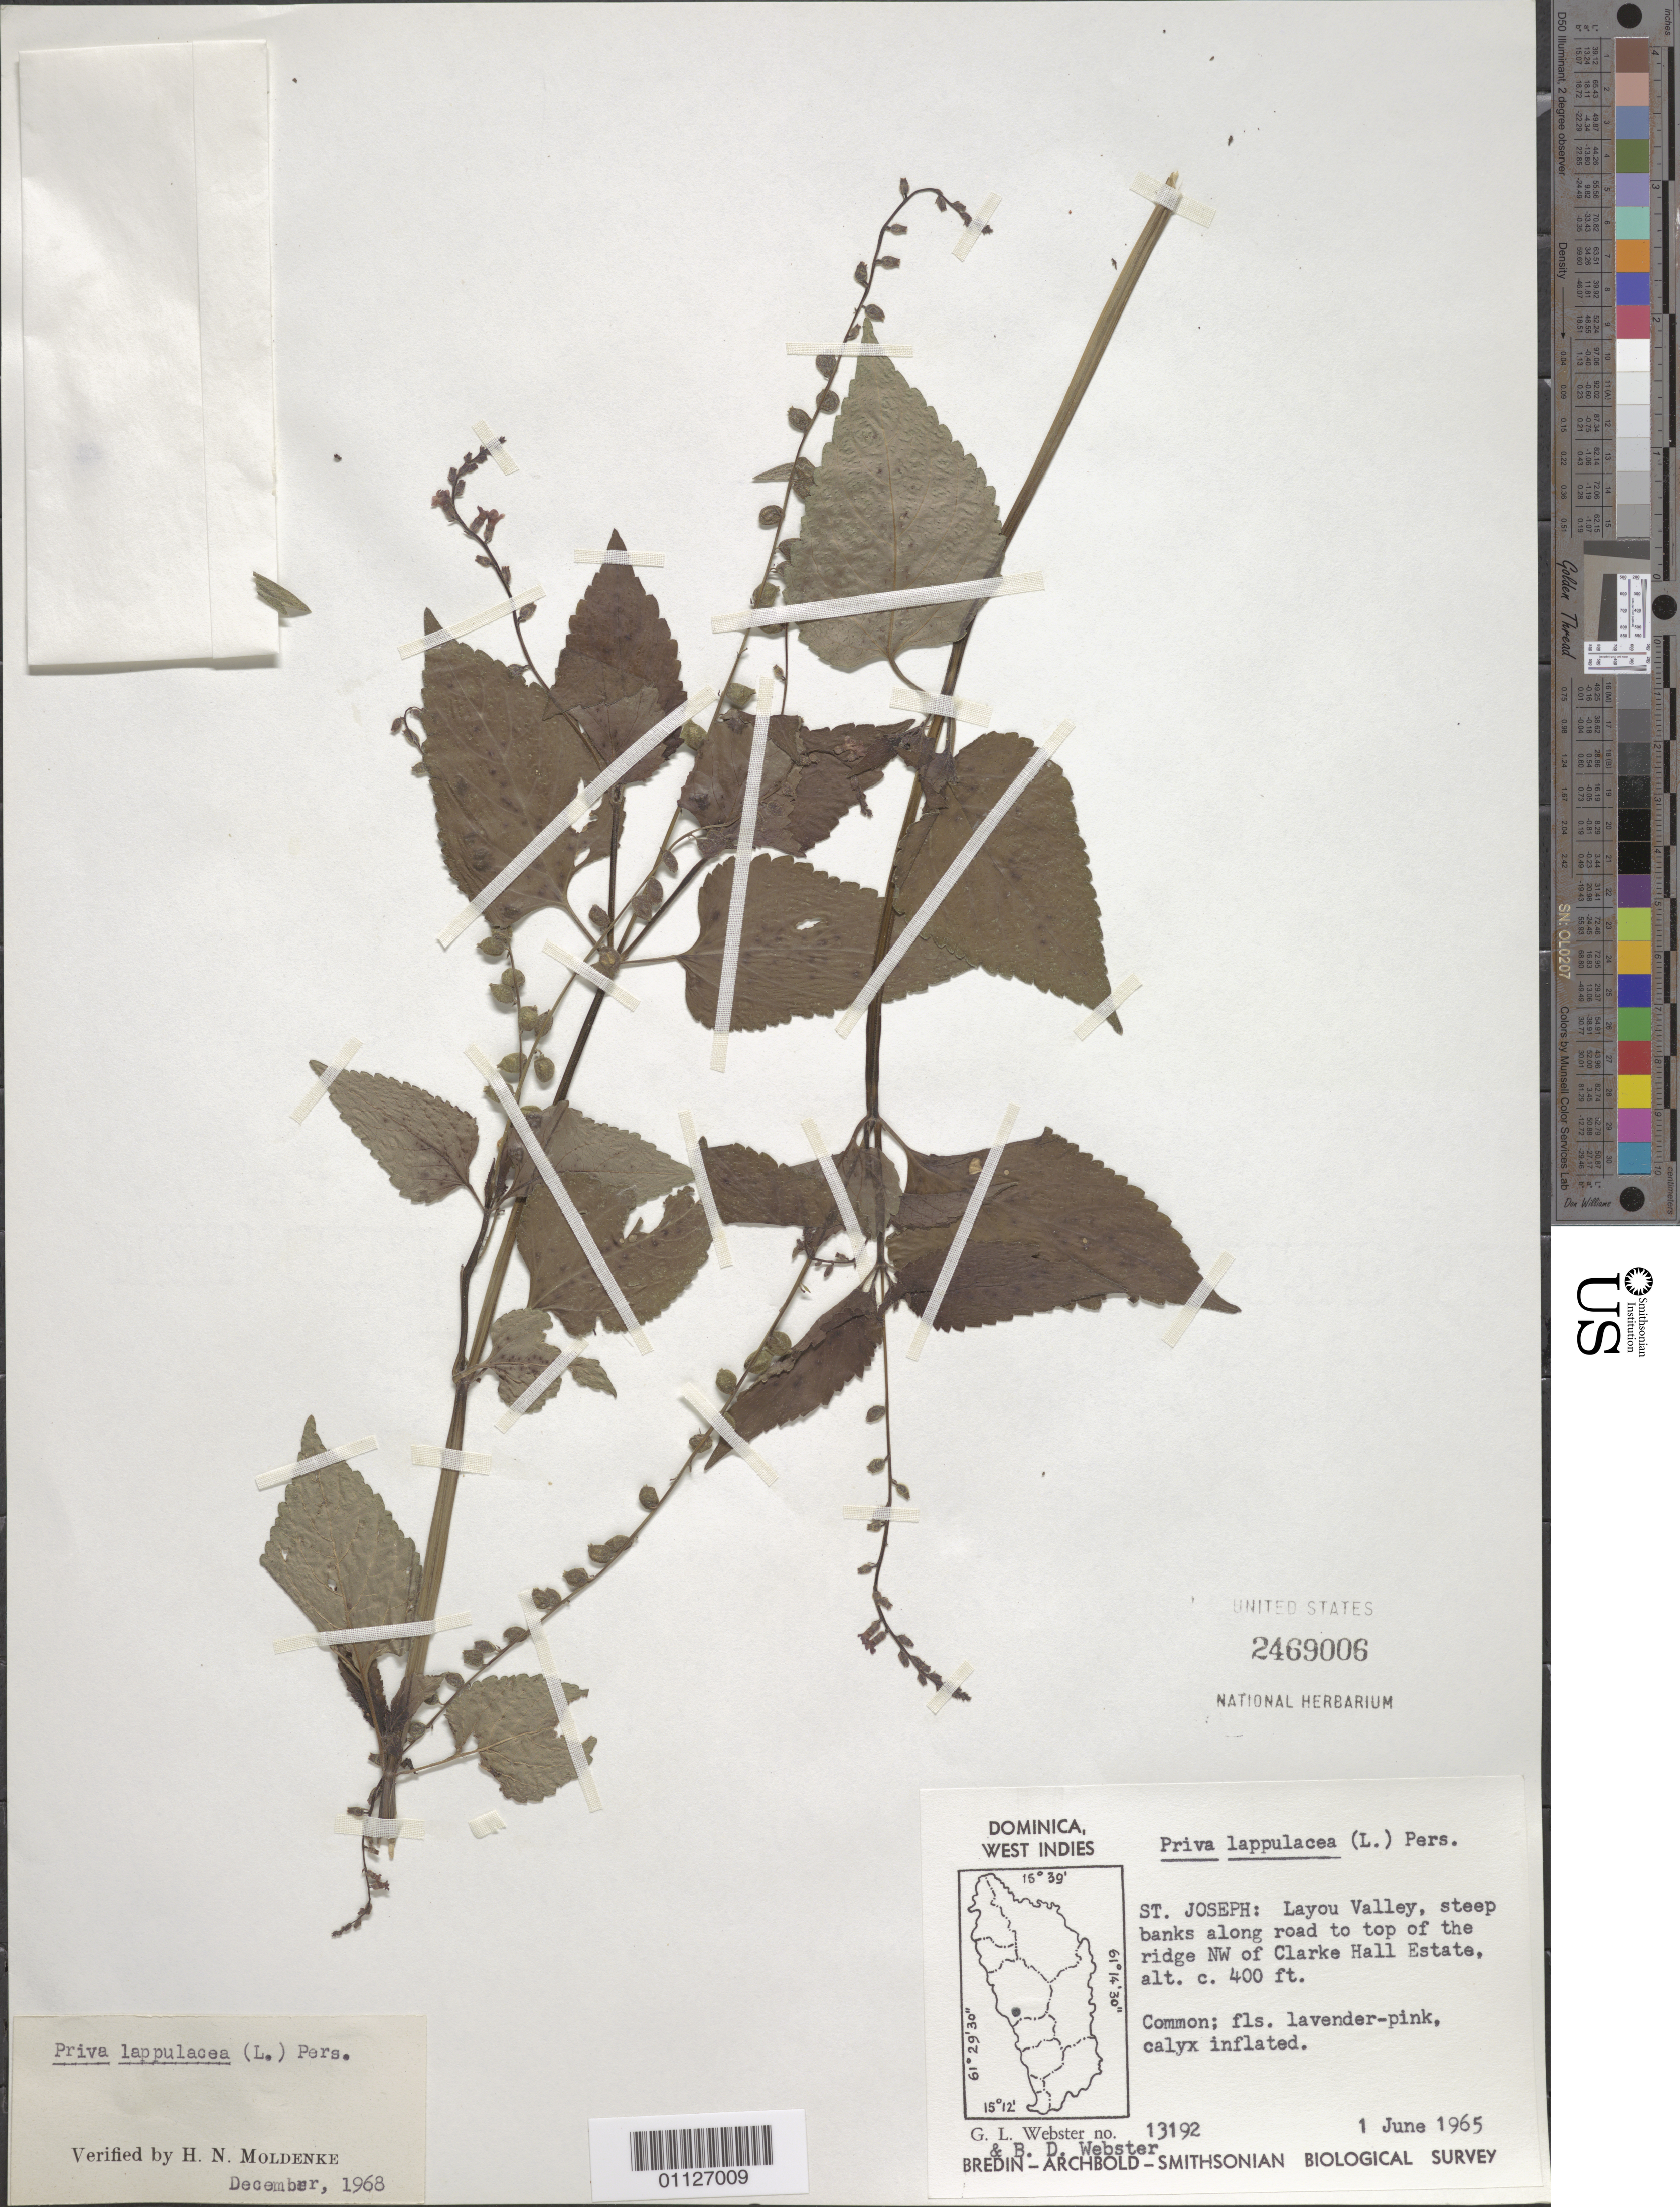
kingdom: Plantae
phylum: Tracheophyta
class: Magnoliopsida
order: Lamiales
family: Verbenaceae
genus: Priva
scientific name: Priva lappulacea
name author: (L.) Pers.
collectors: G. L. Webster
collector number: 13192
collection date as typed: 01 Jun 1965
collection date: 1965-06-01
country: Dominica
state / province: St. Joseph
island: Dominica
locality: Layou Valley, steep banks along the road to top of the ridge NW of Clarke Hall Estate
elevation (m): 122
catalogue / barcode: US 2469006